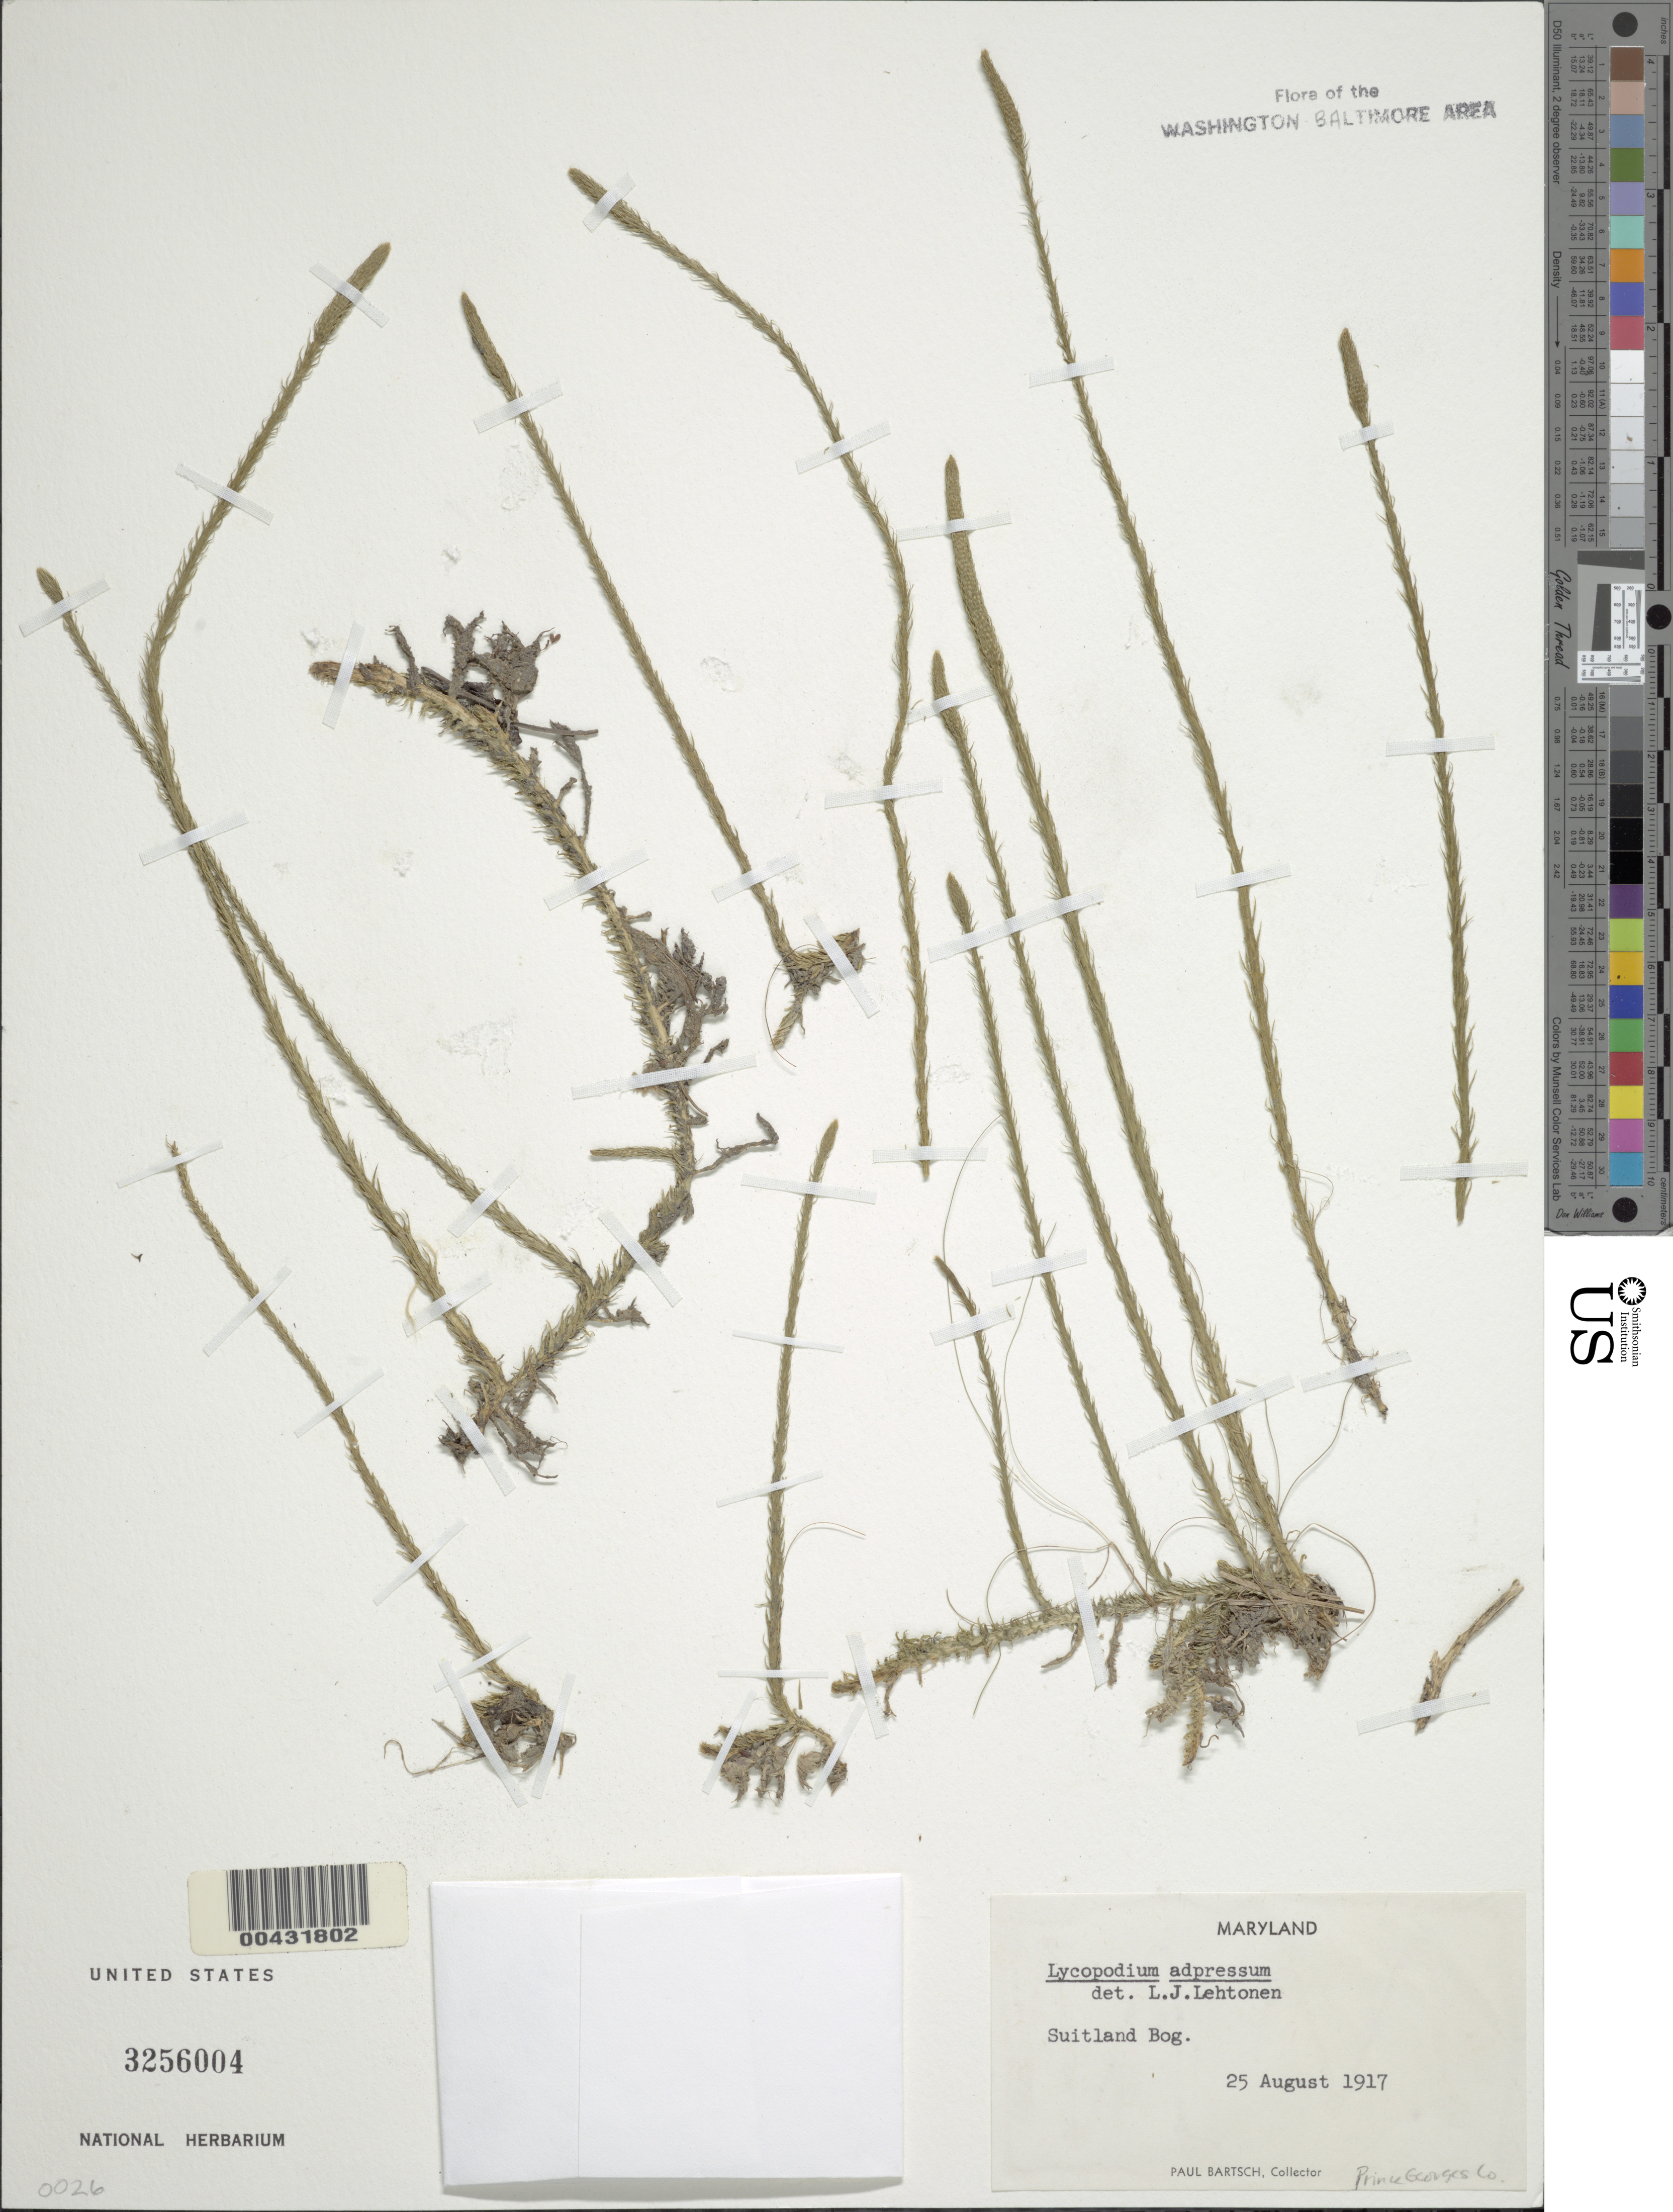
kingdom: Plantae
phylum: Tracheophyta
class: Lycopodiopsida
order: Lycopodiales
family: Lycopodiaceae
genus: Lycopodiella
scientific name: Lycopodiella appressa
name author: (Chapm.) Cranfill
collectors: P. Bartsch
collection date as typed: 25 Aug 1917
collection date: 1917-08-25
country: United States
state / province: Maryland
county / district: Prince George's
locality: Suitland Bog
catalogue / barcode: US 3256004